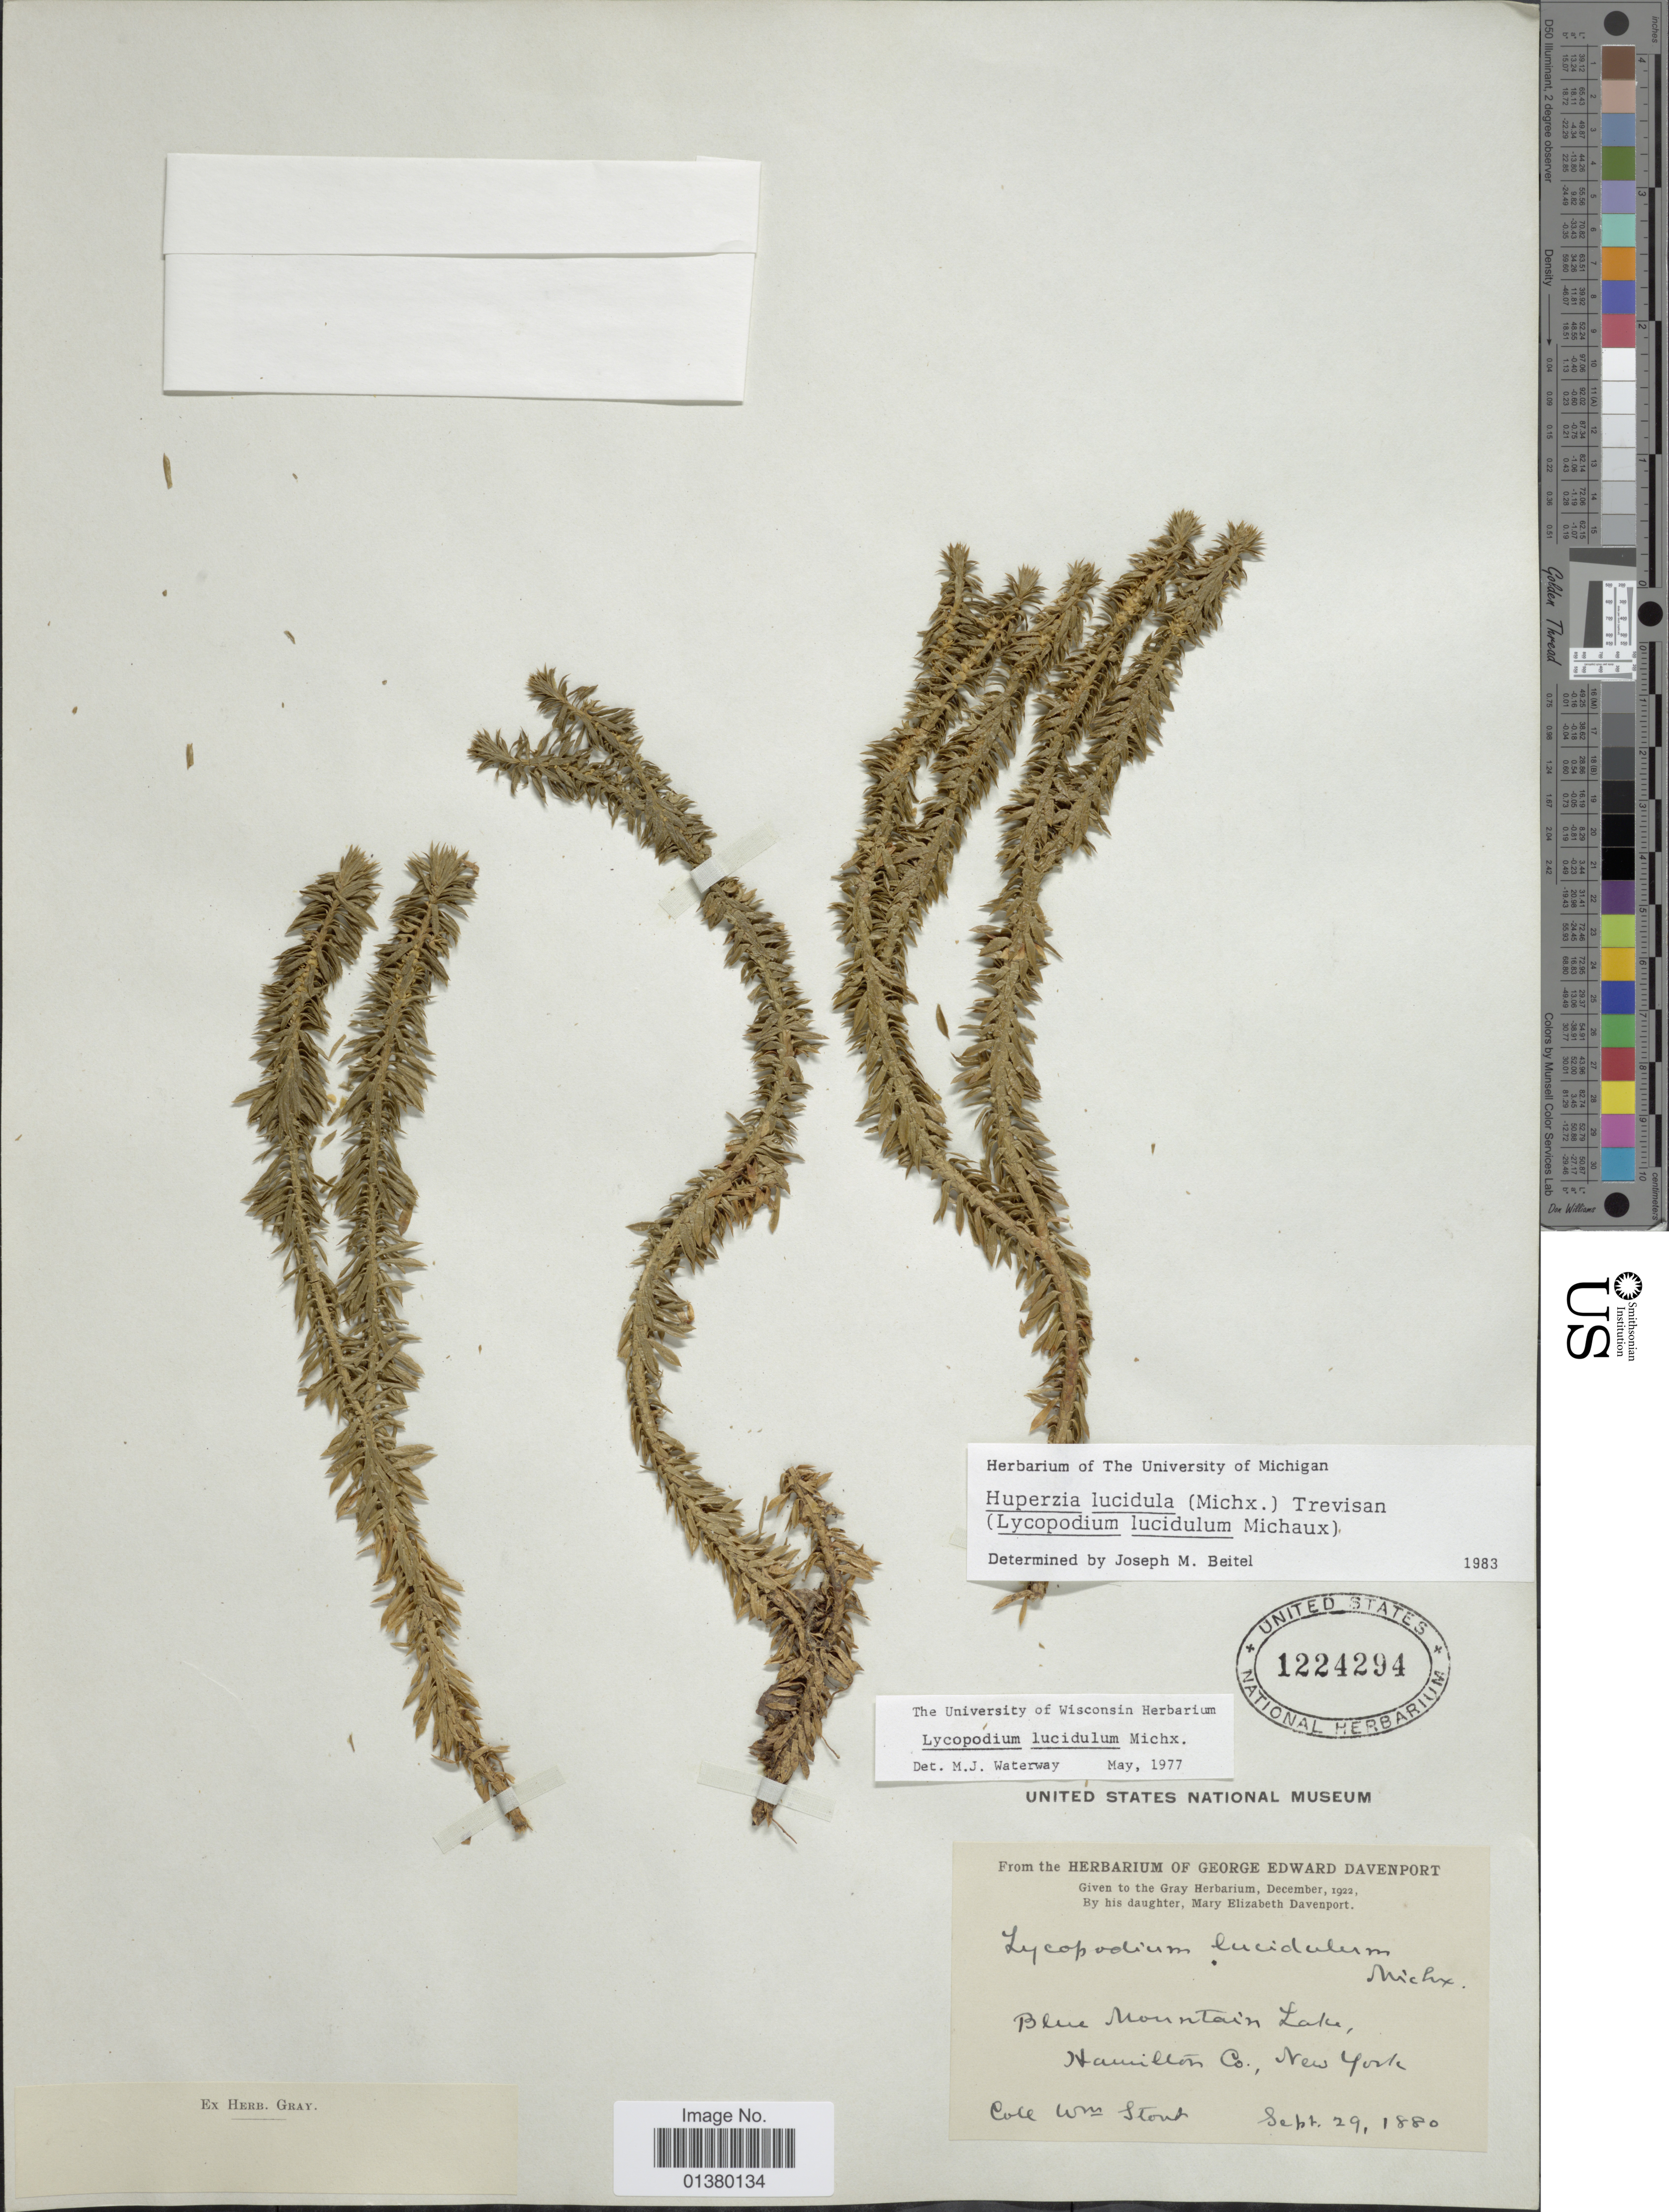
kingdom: Plantae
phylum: Tracheophyta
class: Lycopodiopsida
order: Lycopodiales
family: Lycopodiaceae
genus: Huperzia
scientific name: Huperzia lucidula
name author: (Michx.) Trevis.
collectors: W. Stout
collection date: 1880-09-29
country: United States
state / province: New York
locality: Blue Mountain Lake, Hamilton Co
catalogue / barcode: US 1224294